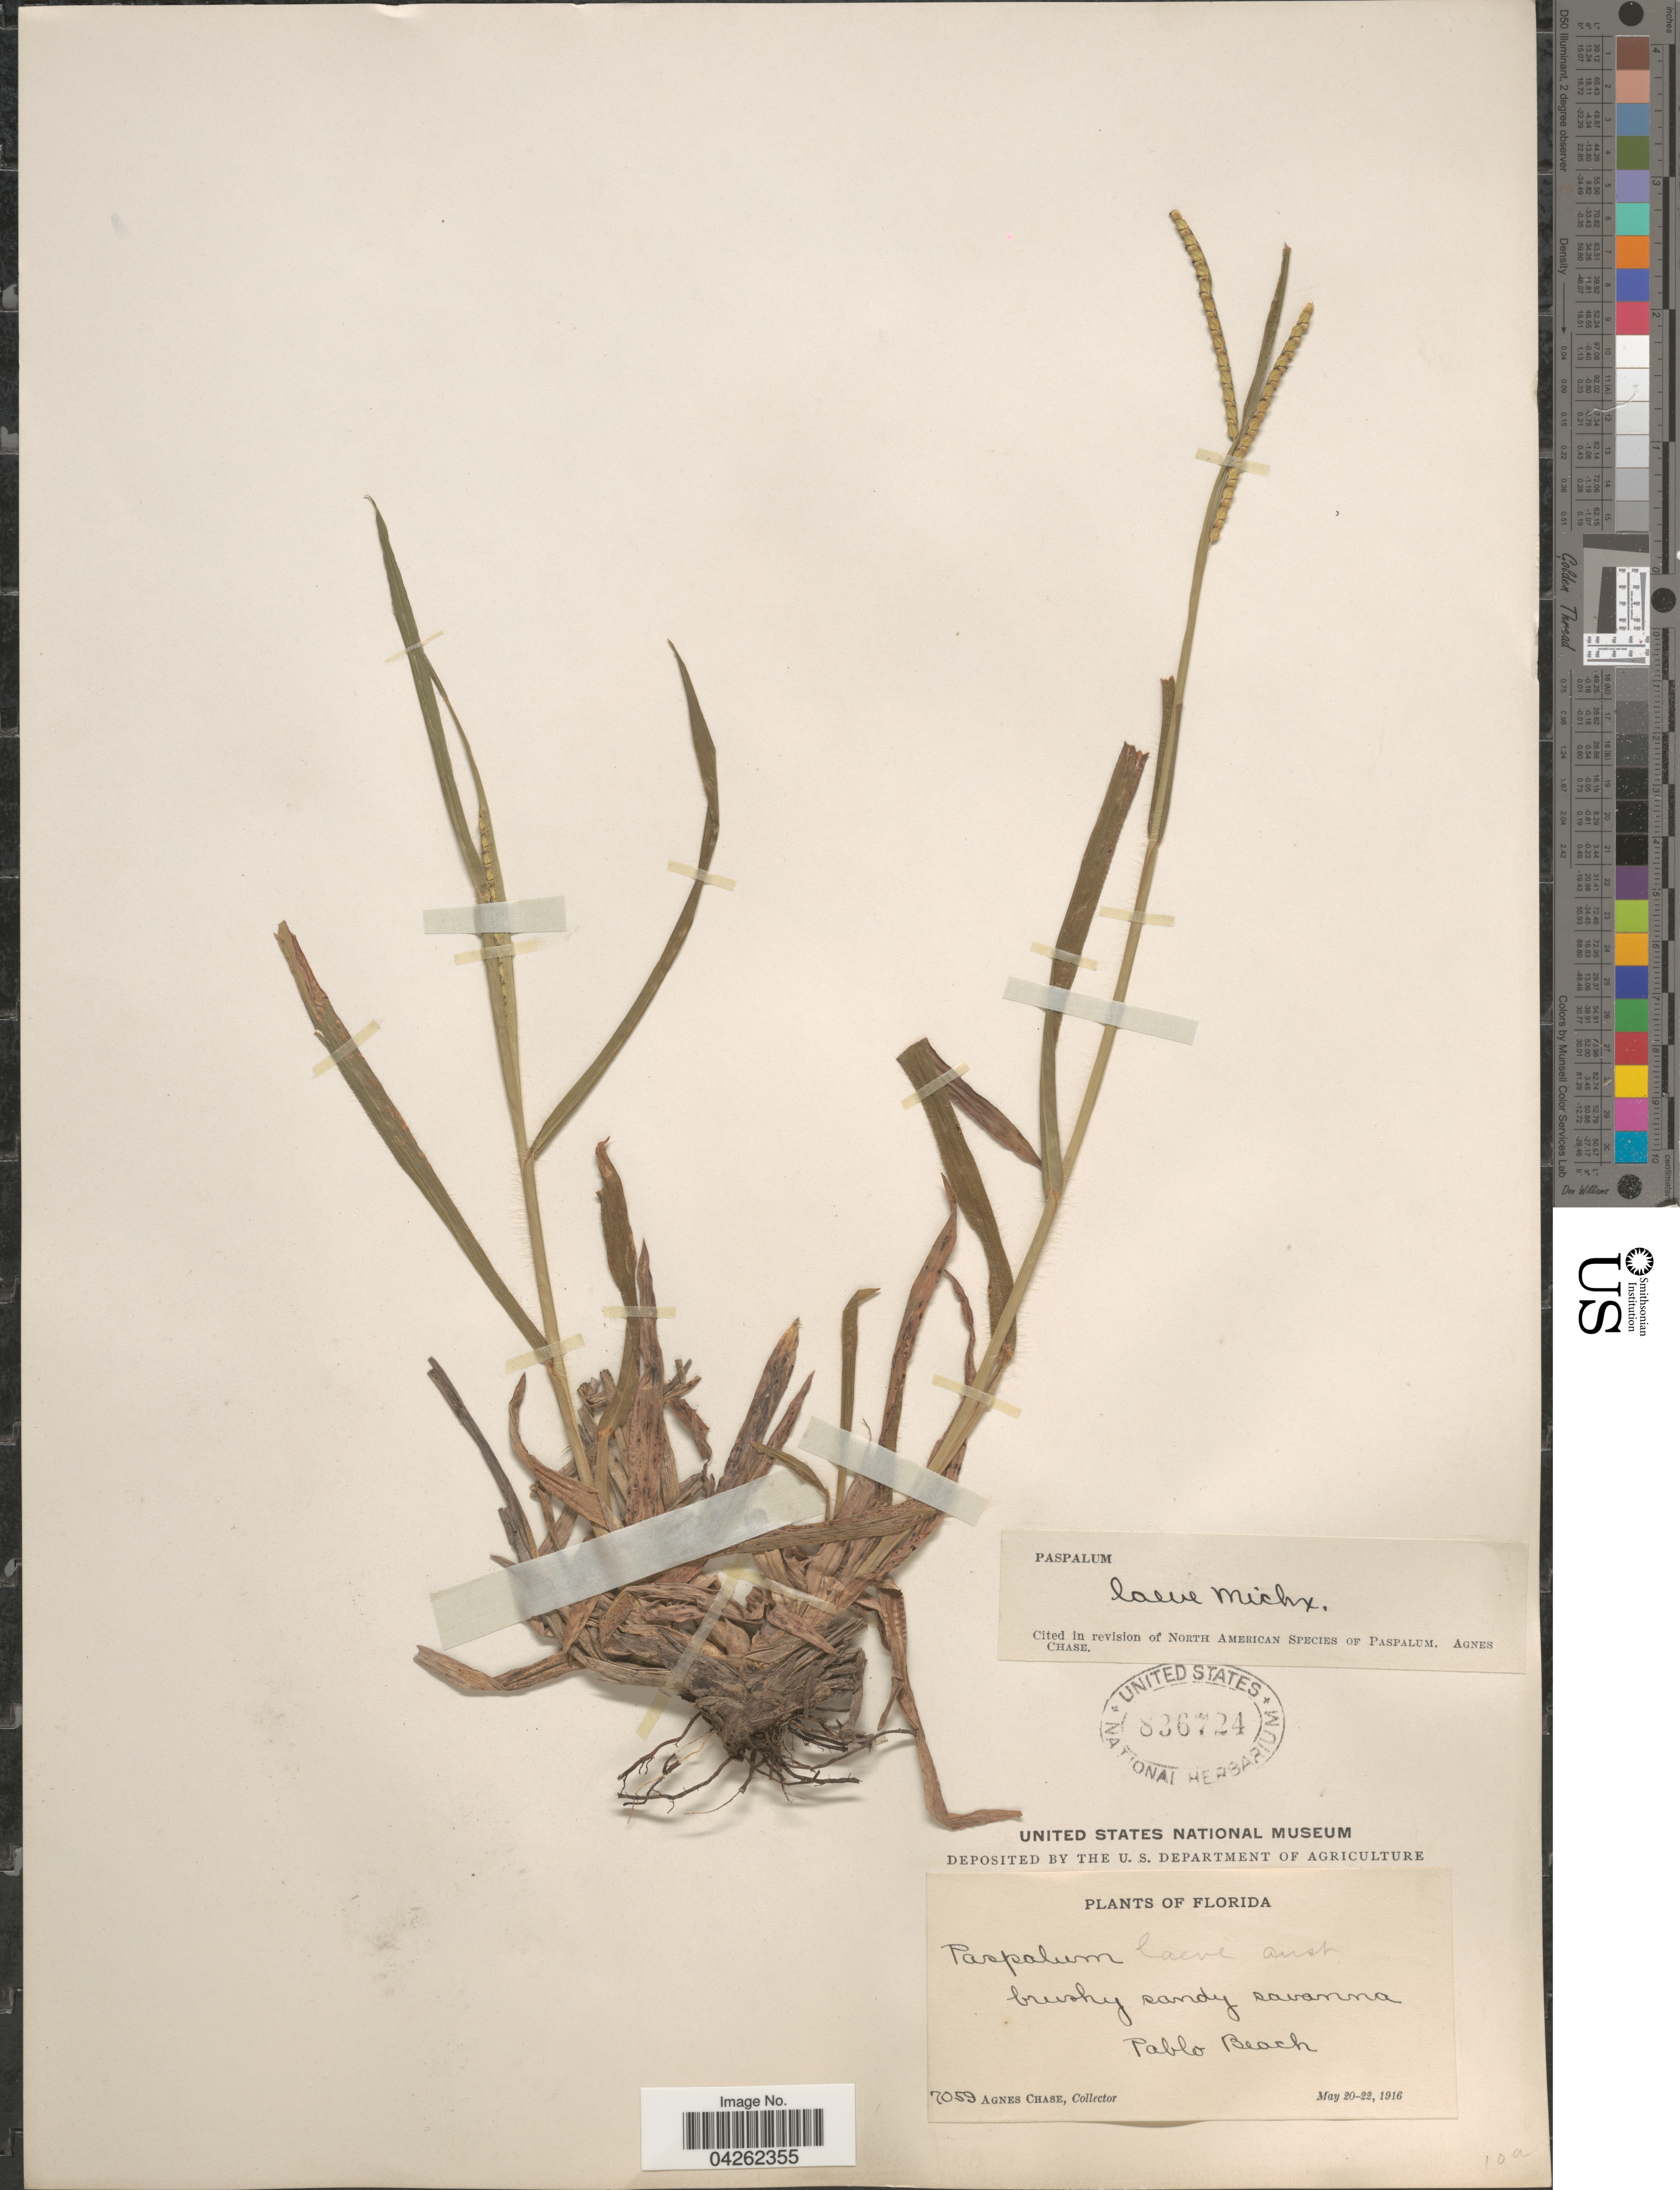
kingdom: Plantae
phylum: Tracheophyta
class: Liliopsida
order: Poales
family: Poaceae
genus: Paspalum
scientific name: Paspalum laeve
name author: Michx.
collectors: A. Chase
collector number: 7059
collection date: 1916-05-20/1916-05-22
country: United States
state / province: Florida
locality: Brushy sandy savanna. Pablo Beach.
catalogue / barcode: US 836724